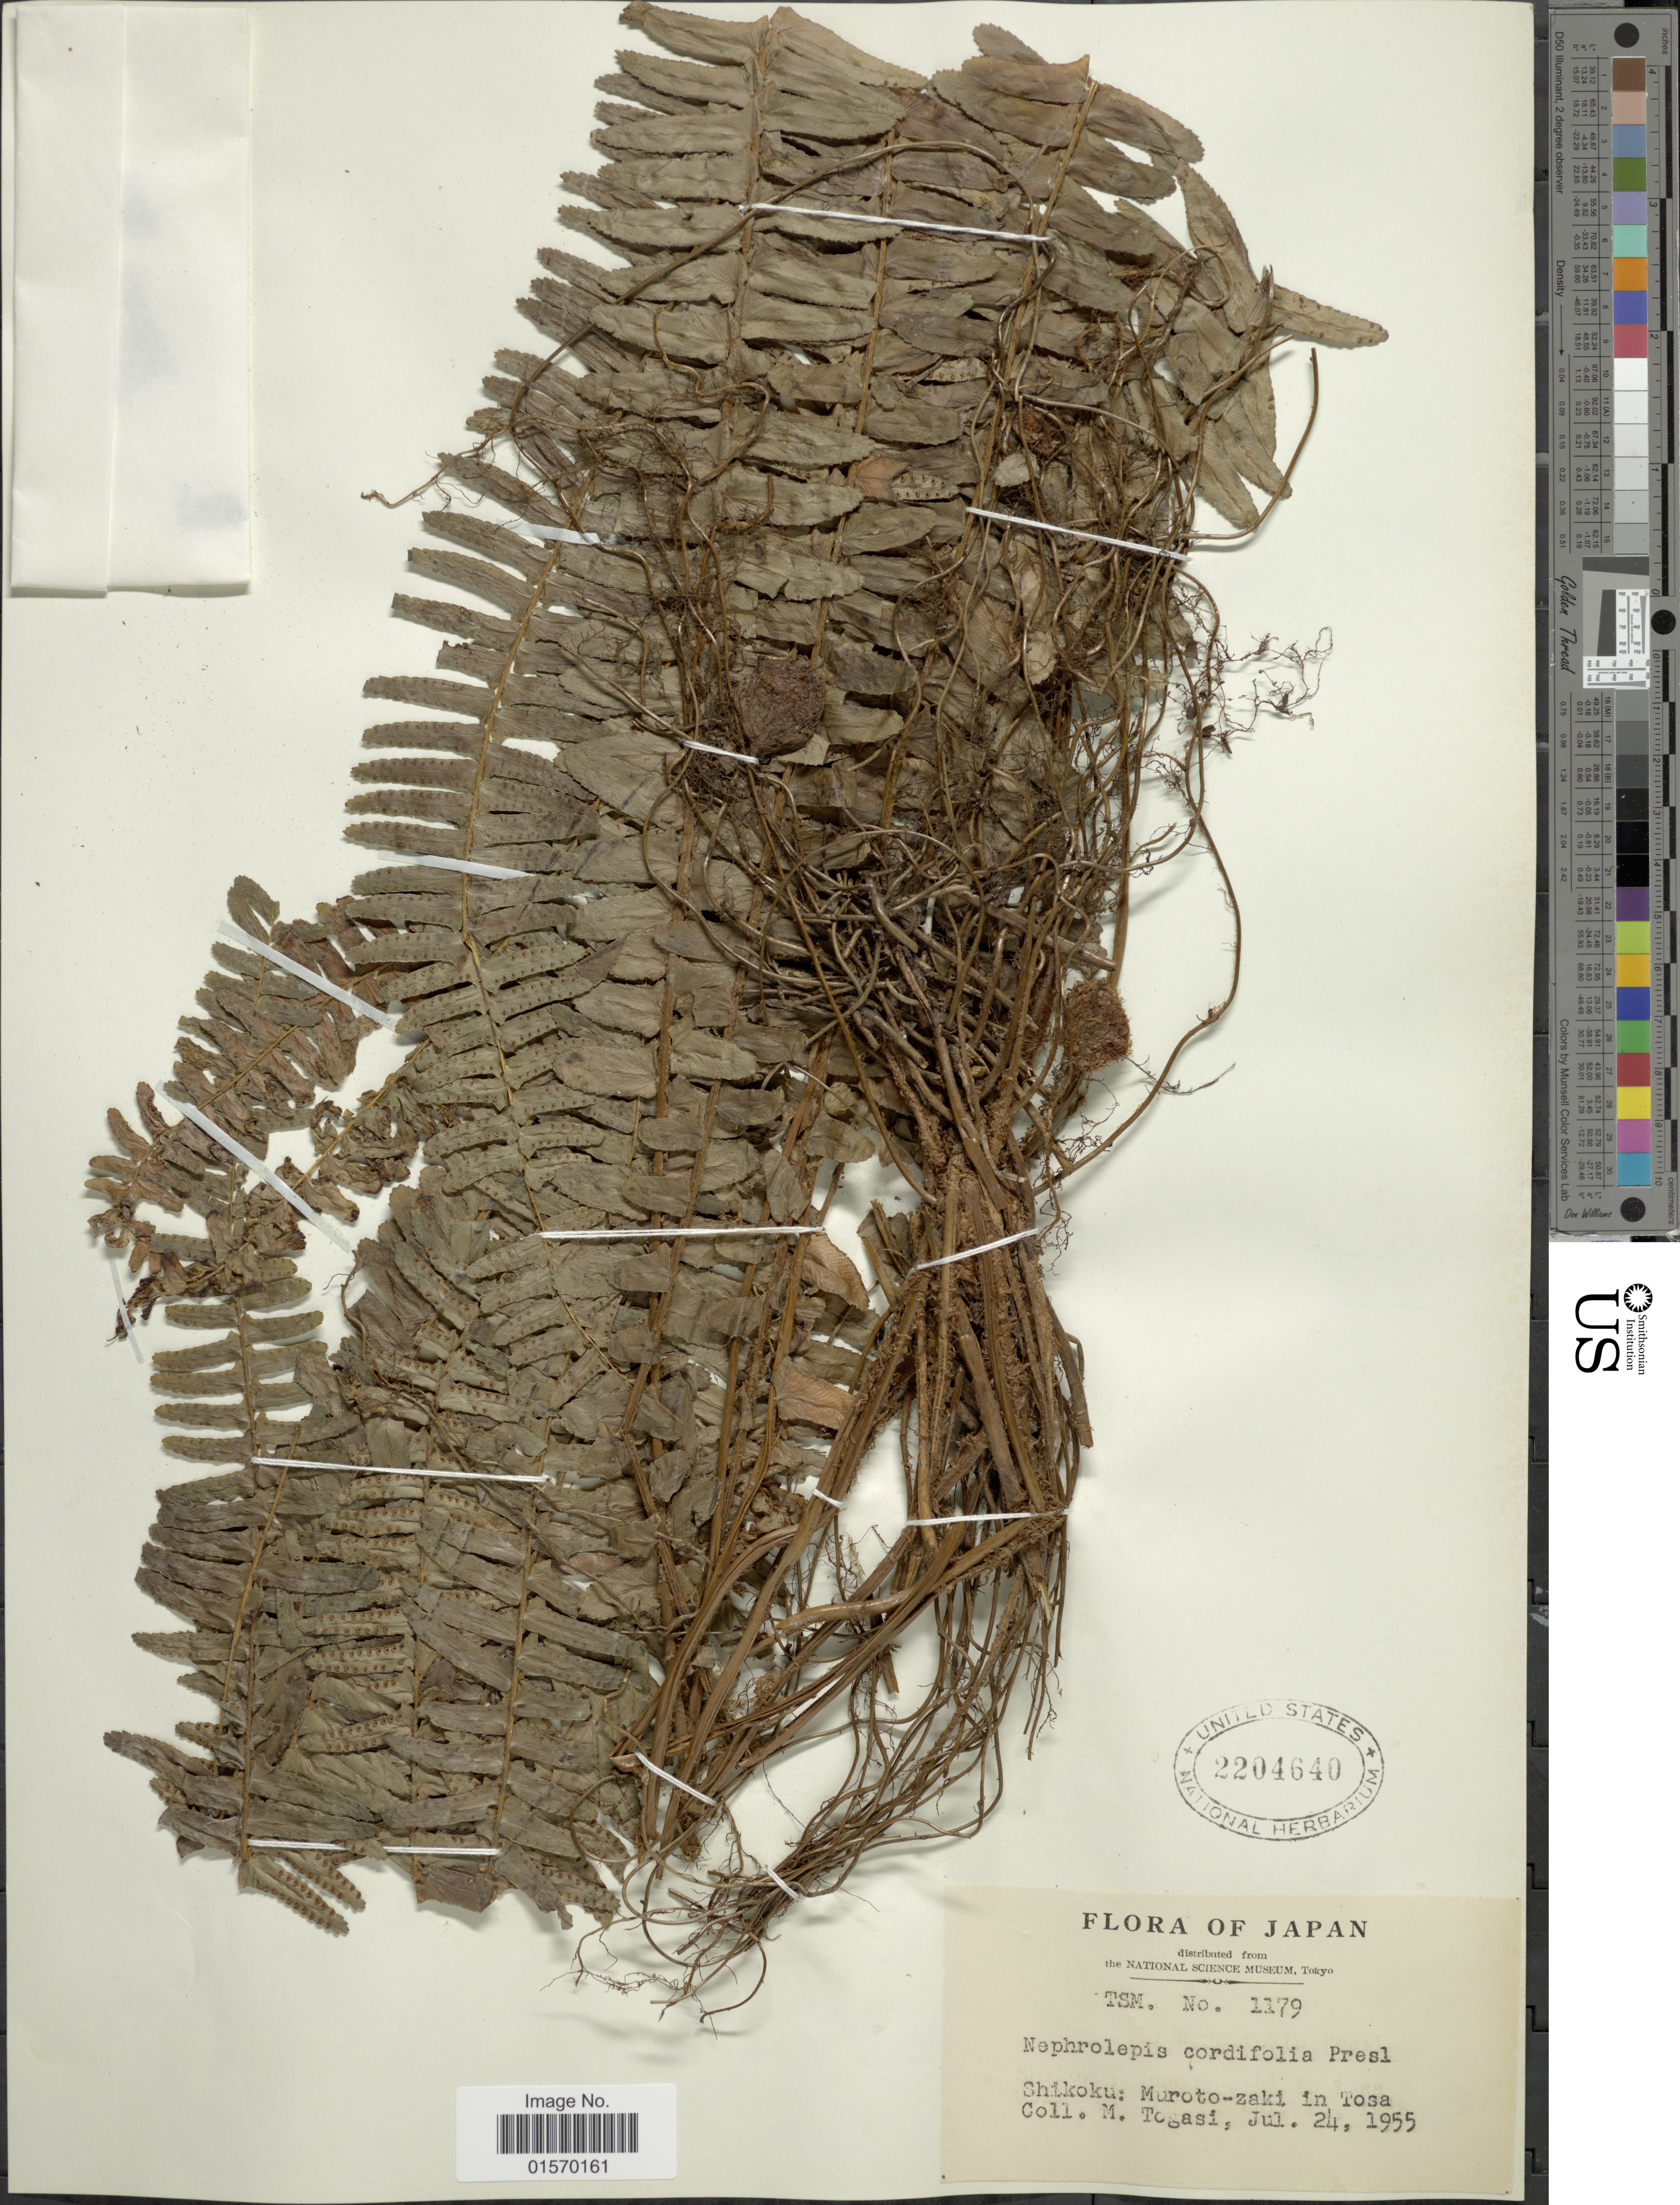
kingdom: Plantae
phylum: Tracheophyta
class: Polypodiopsida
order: Polypodiales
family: Nephrolepidaceae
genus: Nephrolepis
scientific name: Nephrolepis cordifolia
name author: (L.) C. Presl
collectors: M. Togasi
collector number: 1179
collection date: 1955-07-24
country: Japan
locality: Shikoku: Muroto-zaki in Tosa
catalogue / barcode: US 2204640